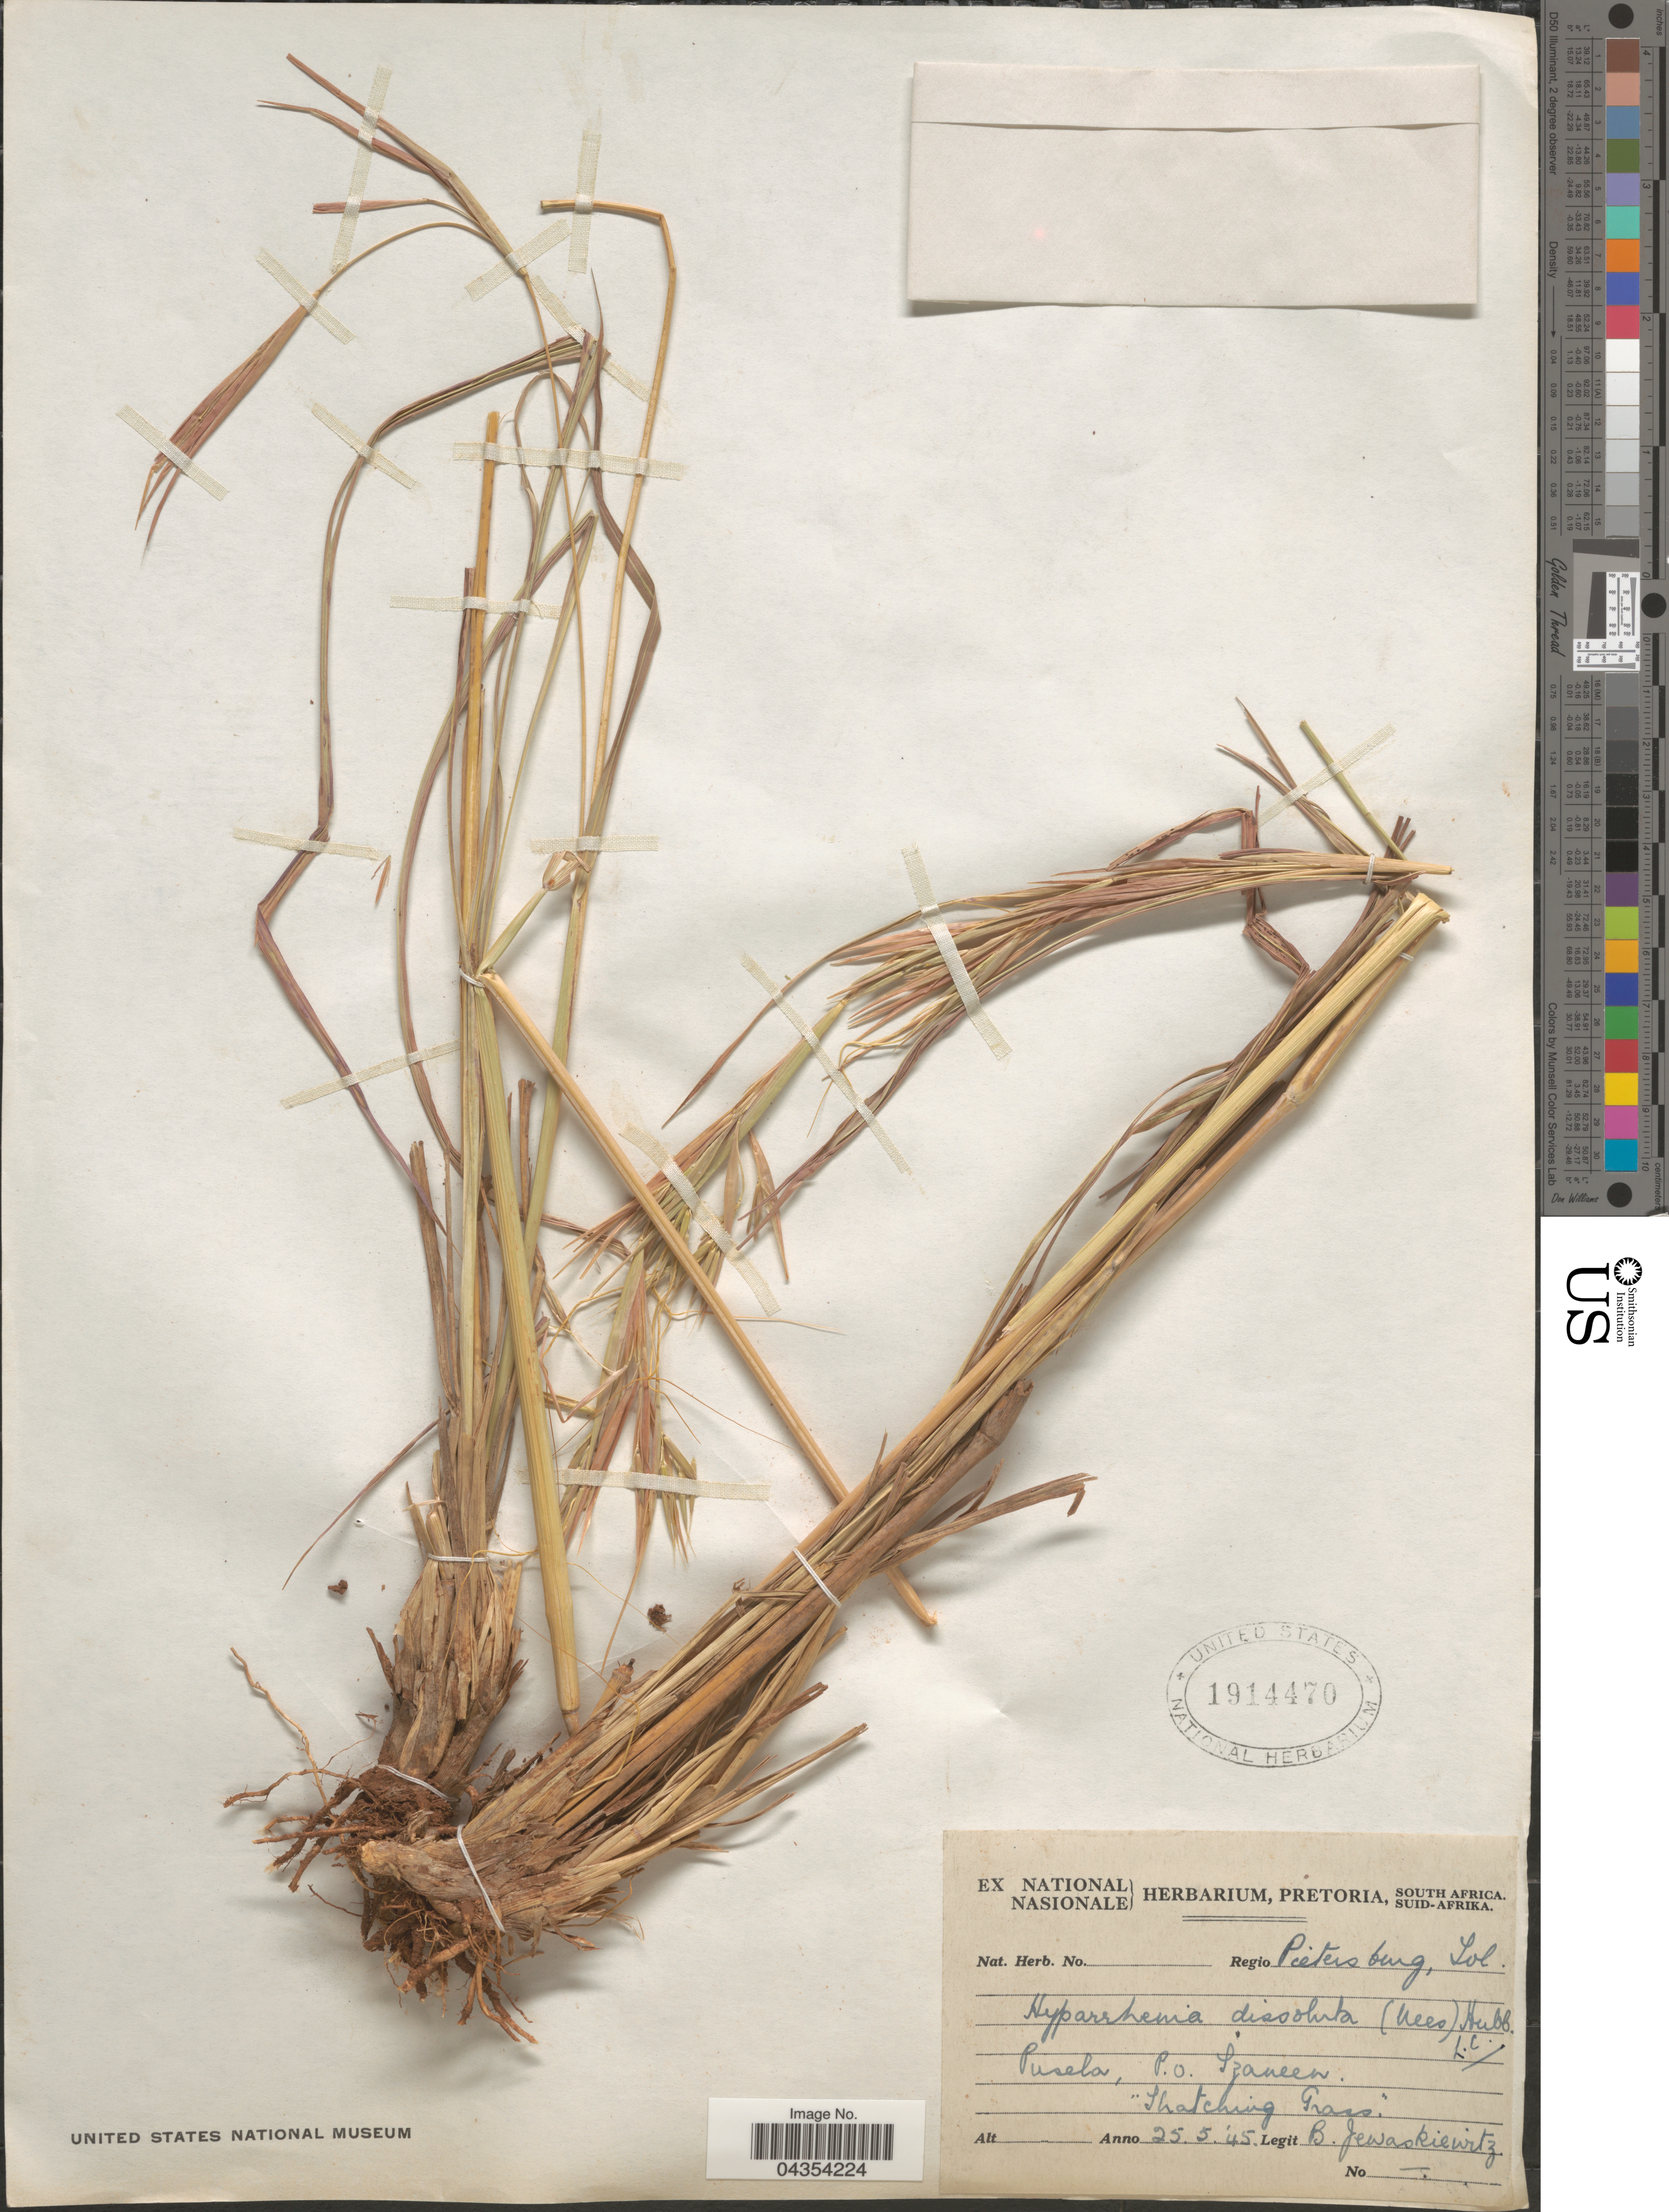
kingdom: Plantae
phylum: Tracheophyta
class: Liliopsida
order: Poales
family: Poaceae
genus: Hyperthelia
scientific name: Hyperthelia dissoluta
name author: (Nees ex Steud.) Clayton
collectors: B. Jewaskiewitz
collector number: s.m.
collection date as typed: Transcribed d/m/y: 25/5/45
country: South Africa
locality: Regio Pietersburg, Tvl. Pusela, P.O. Tzaneen.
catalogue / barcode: US 1914470